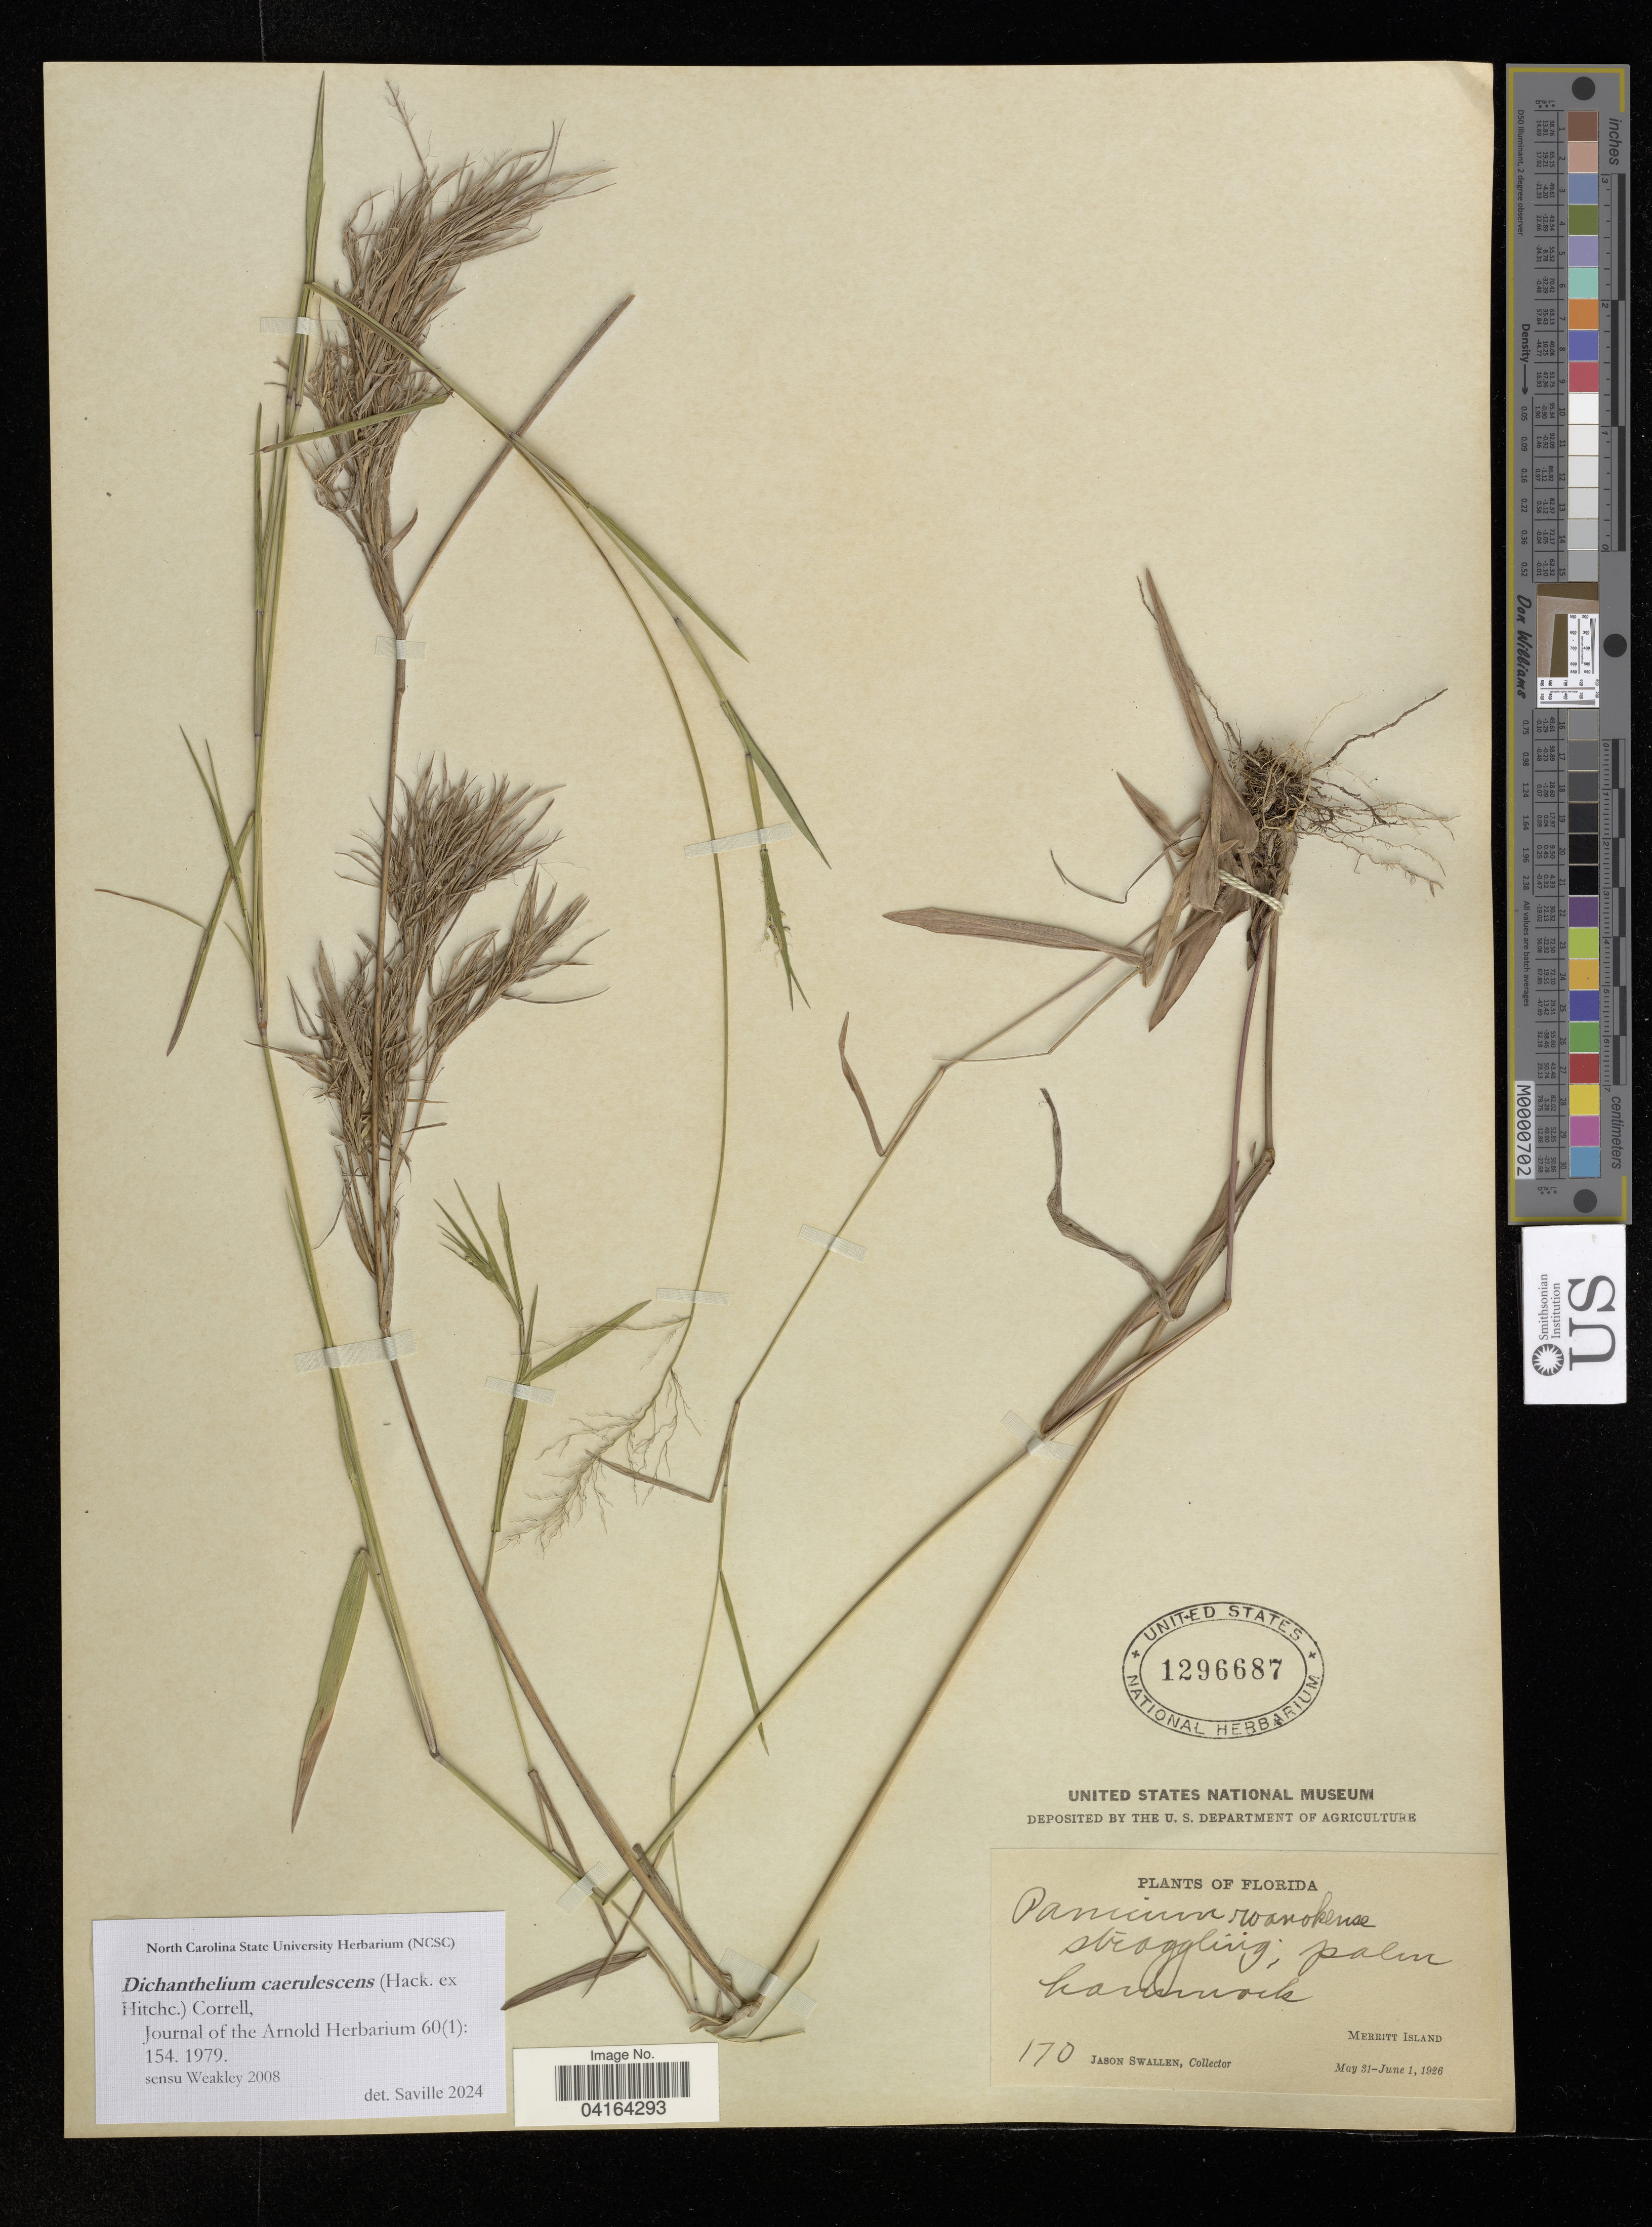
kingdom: Plantae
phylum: Tracheophyta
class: Liliopsida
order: Poales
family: Poaceae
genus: Dichanthelium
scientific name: Dichanthelium caerulescens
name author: (Hack. ex Hitchc.) Correll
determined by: Saville, A. C., (NCSC), North Carolina State University (UNITED STATES)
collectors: J. R. Swallen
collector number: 170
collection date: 1926-05-31/1926-06-01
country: United States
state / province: Florida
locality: Hammock.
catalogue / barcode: US 1296687